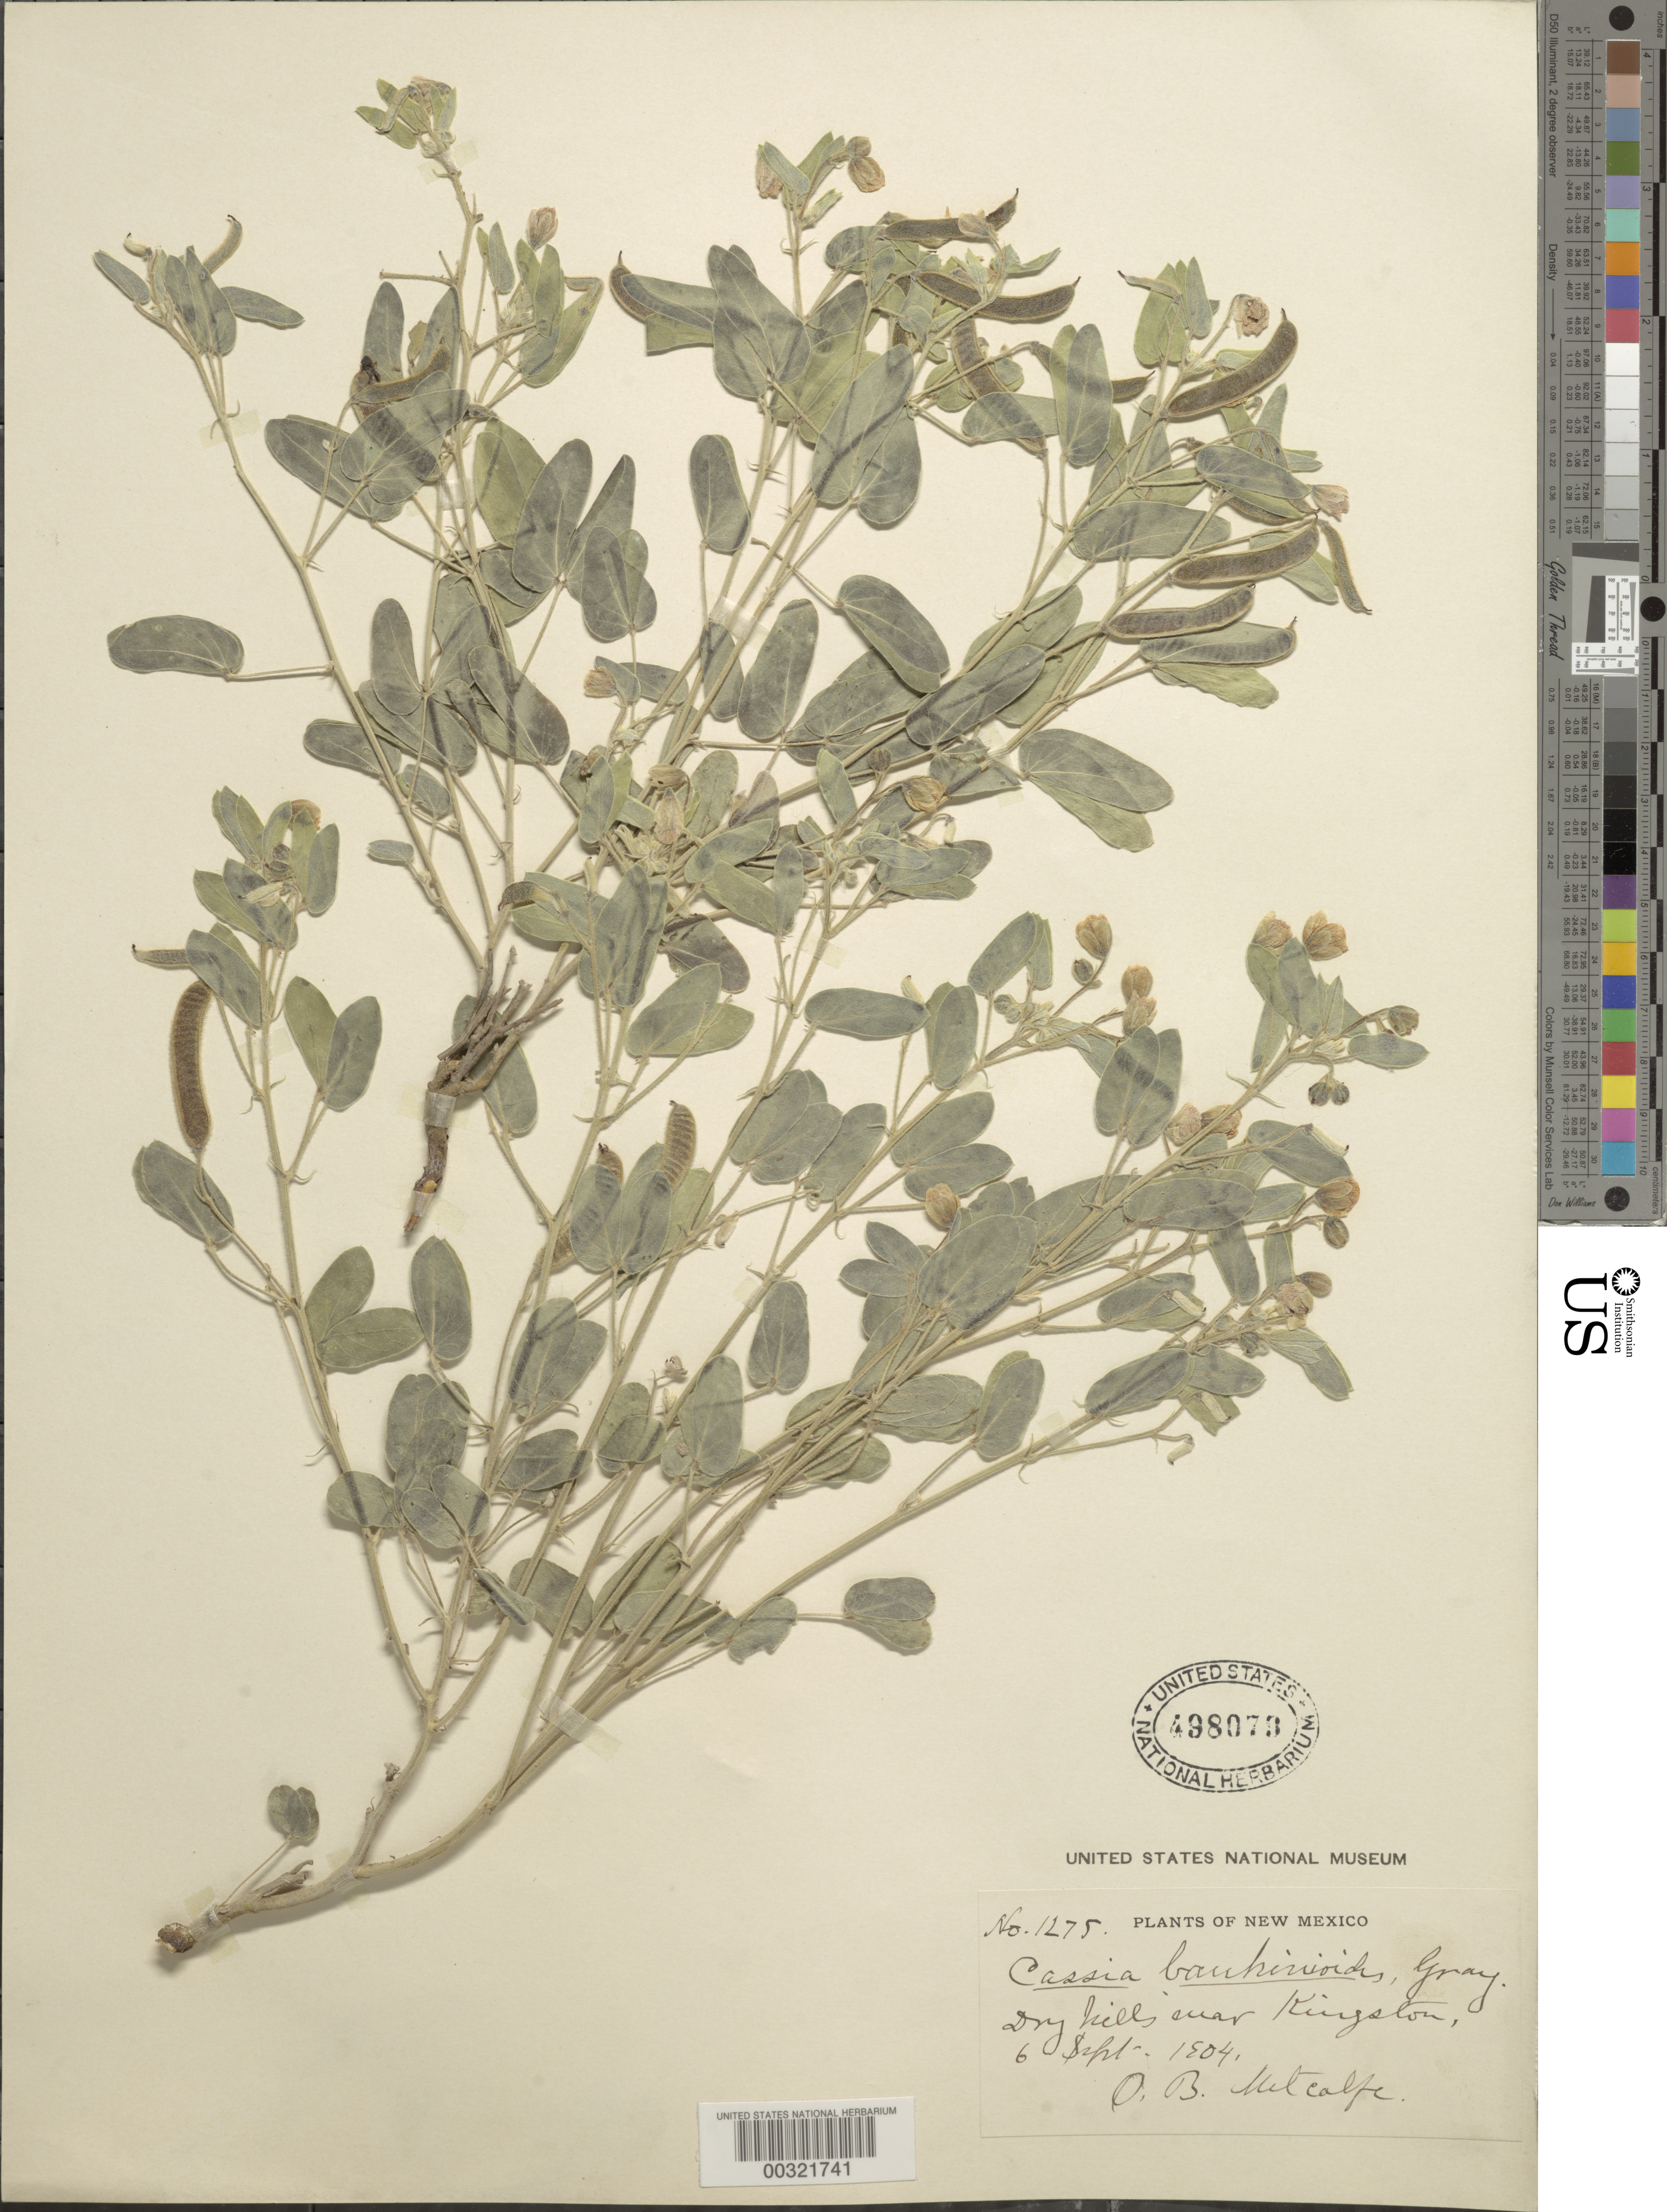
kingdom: Plantae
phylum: Tracheophyta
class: Magnoliopsida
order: Fabales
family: Fabaceae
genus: Senna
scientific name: Senna bauhinioides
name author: (A. Gray) H.S. Irwin & Barneby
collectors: O. B. Metcalfe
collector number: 1275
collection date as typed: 06 Sep 1904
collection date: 1904-09-06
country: United States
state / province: New Mexico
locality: Near kingston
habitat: Dry hills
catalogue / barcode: US 498079